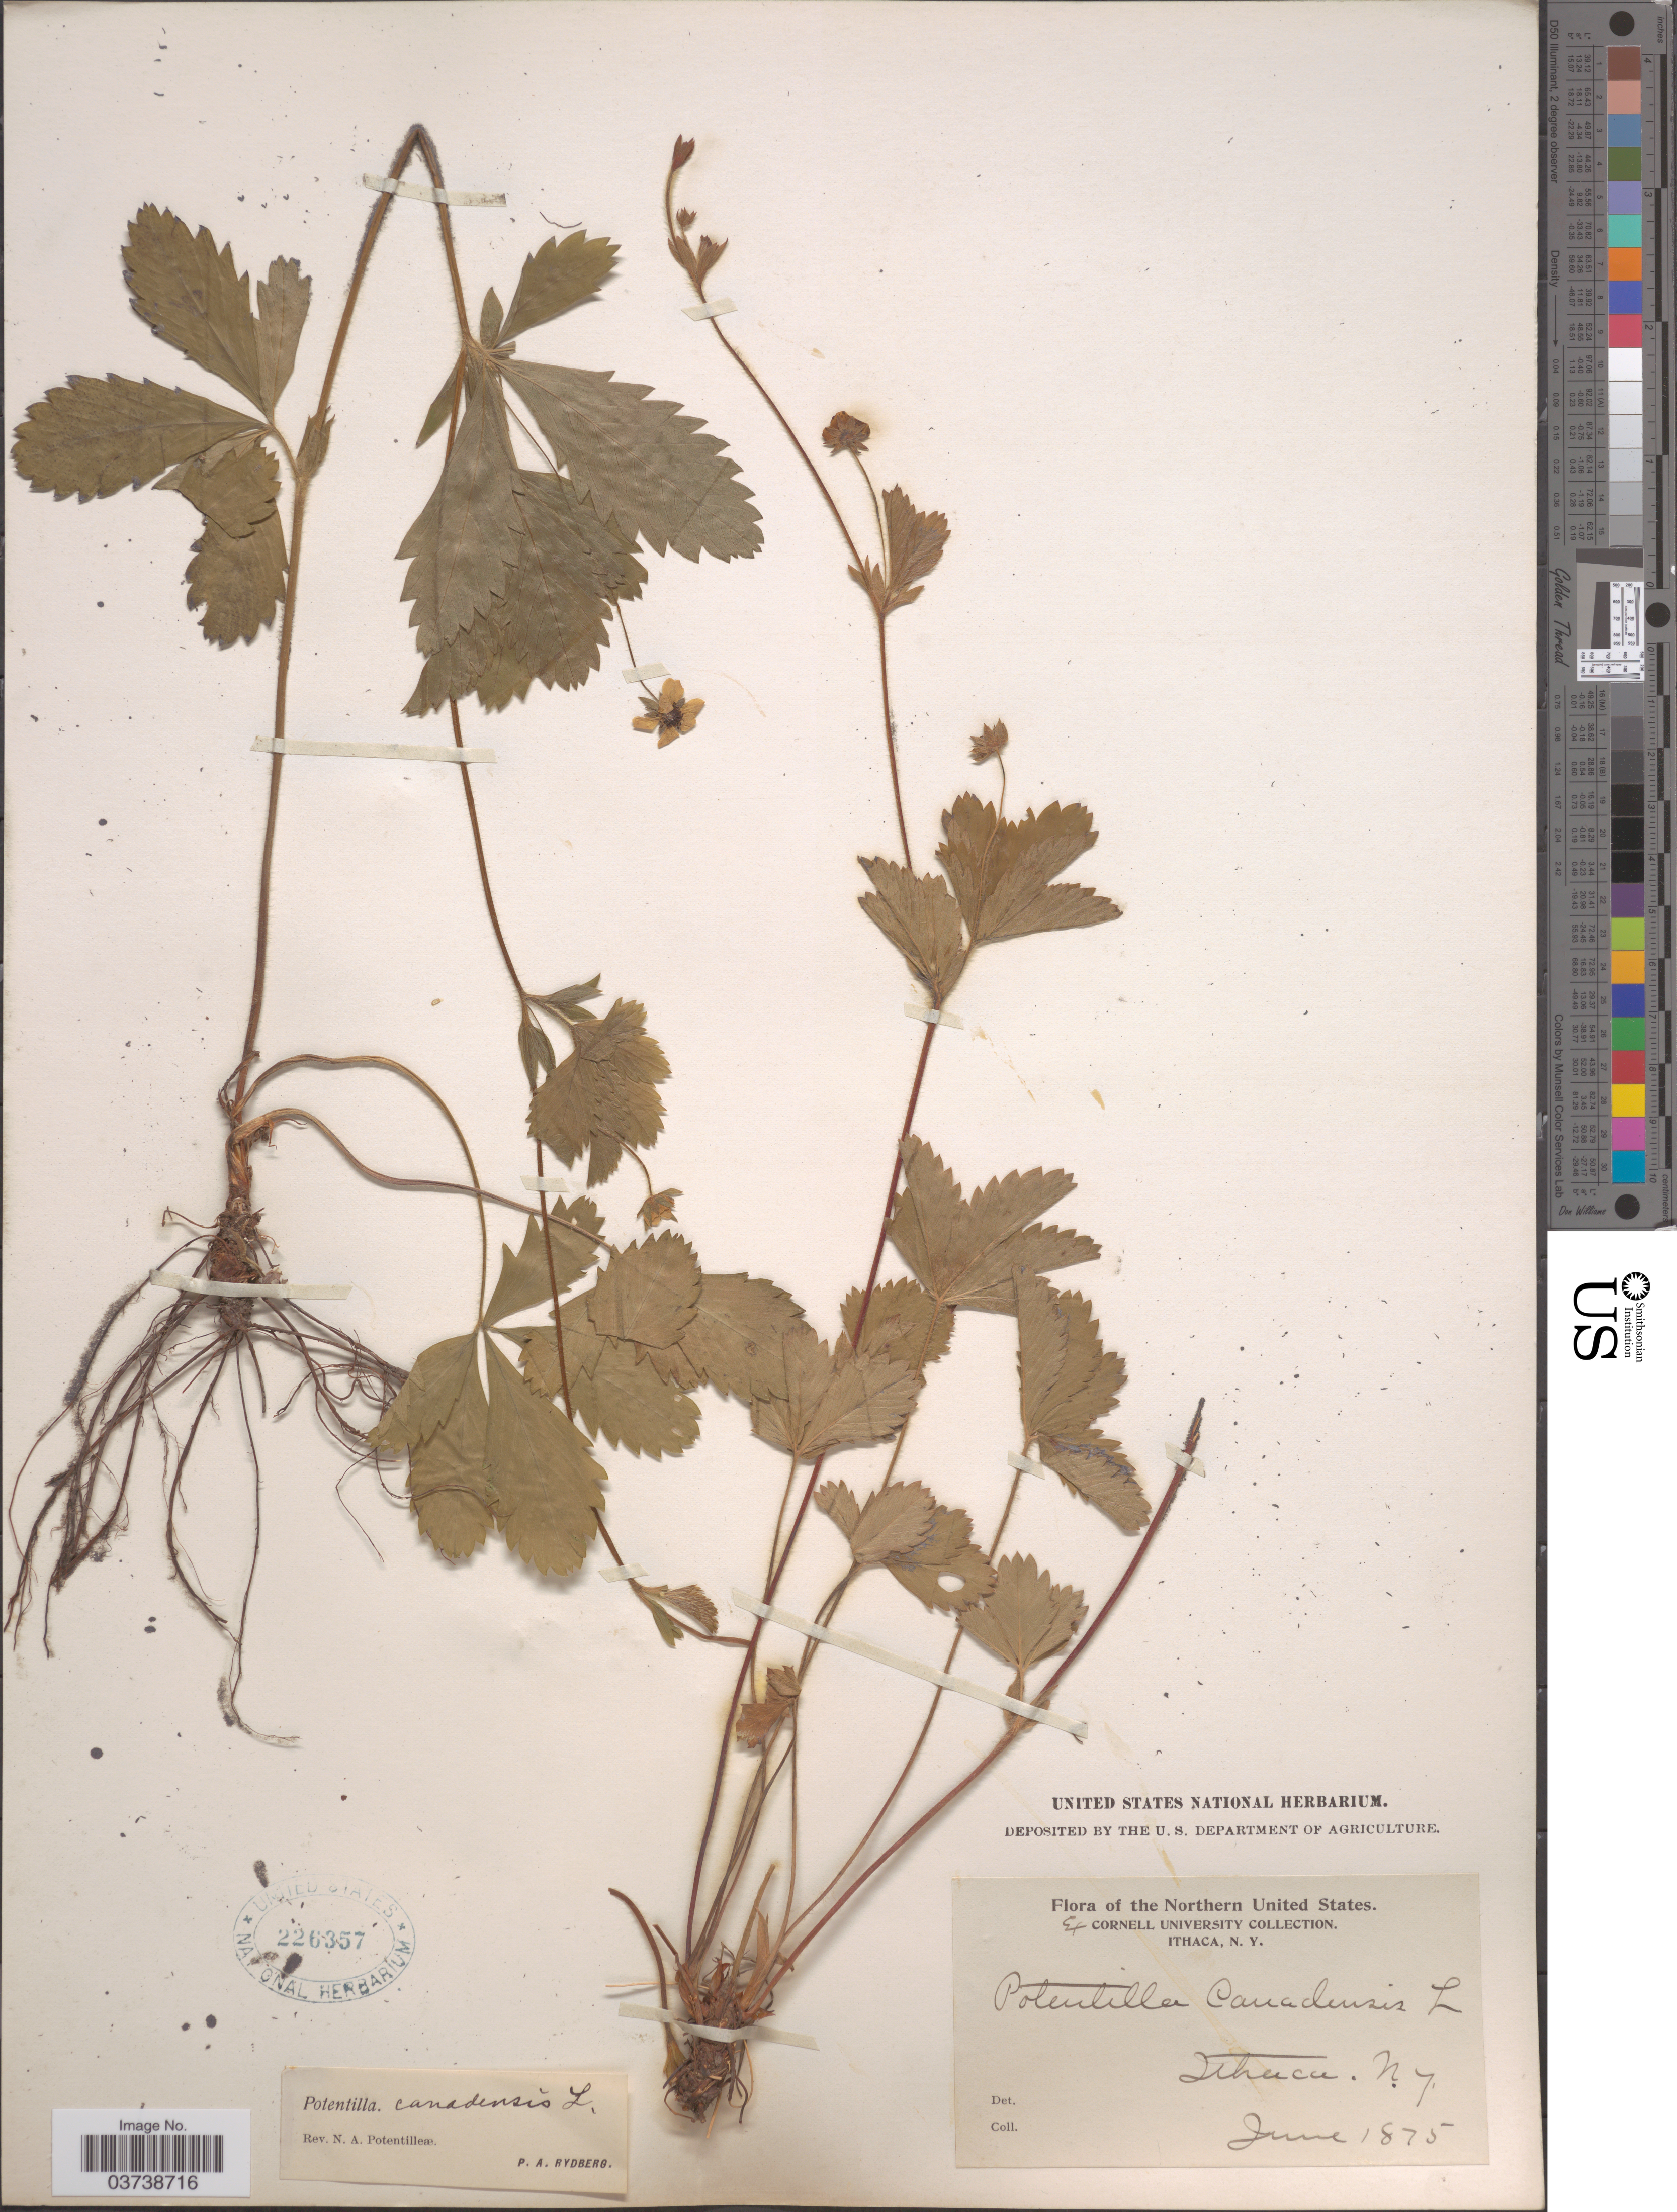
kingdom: Plantae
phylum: Tracheophyta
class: Magnoliopsida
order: Rosales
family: Rosaceae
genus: Potentilla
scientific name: Potentilla canadensis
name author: L.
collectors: Cornell University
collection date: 1875-06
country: United States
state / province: New York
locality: Northern United States. Ithaca.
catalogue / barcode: US 226357